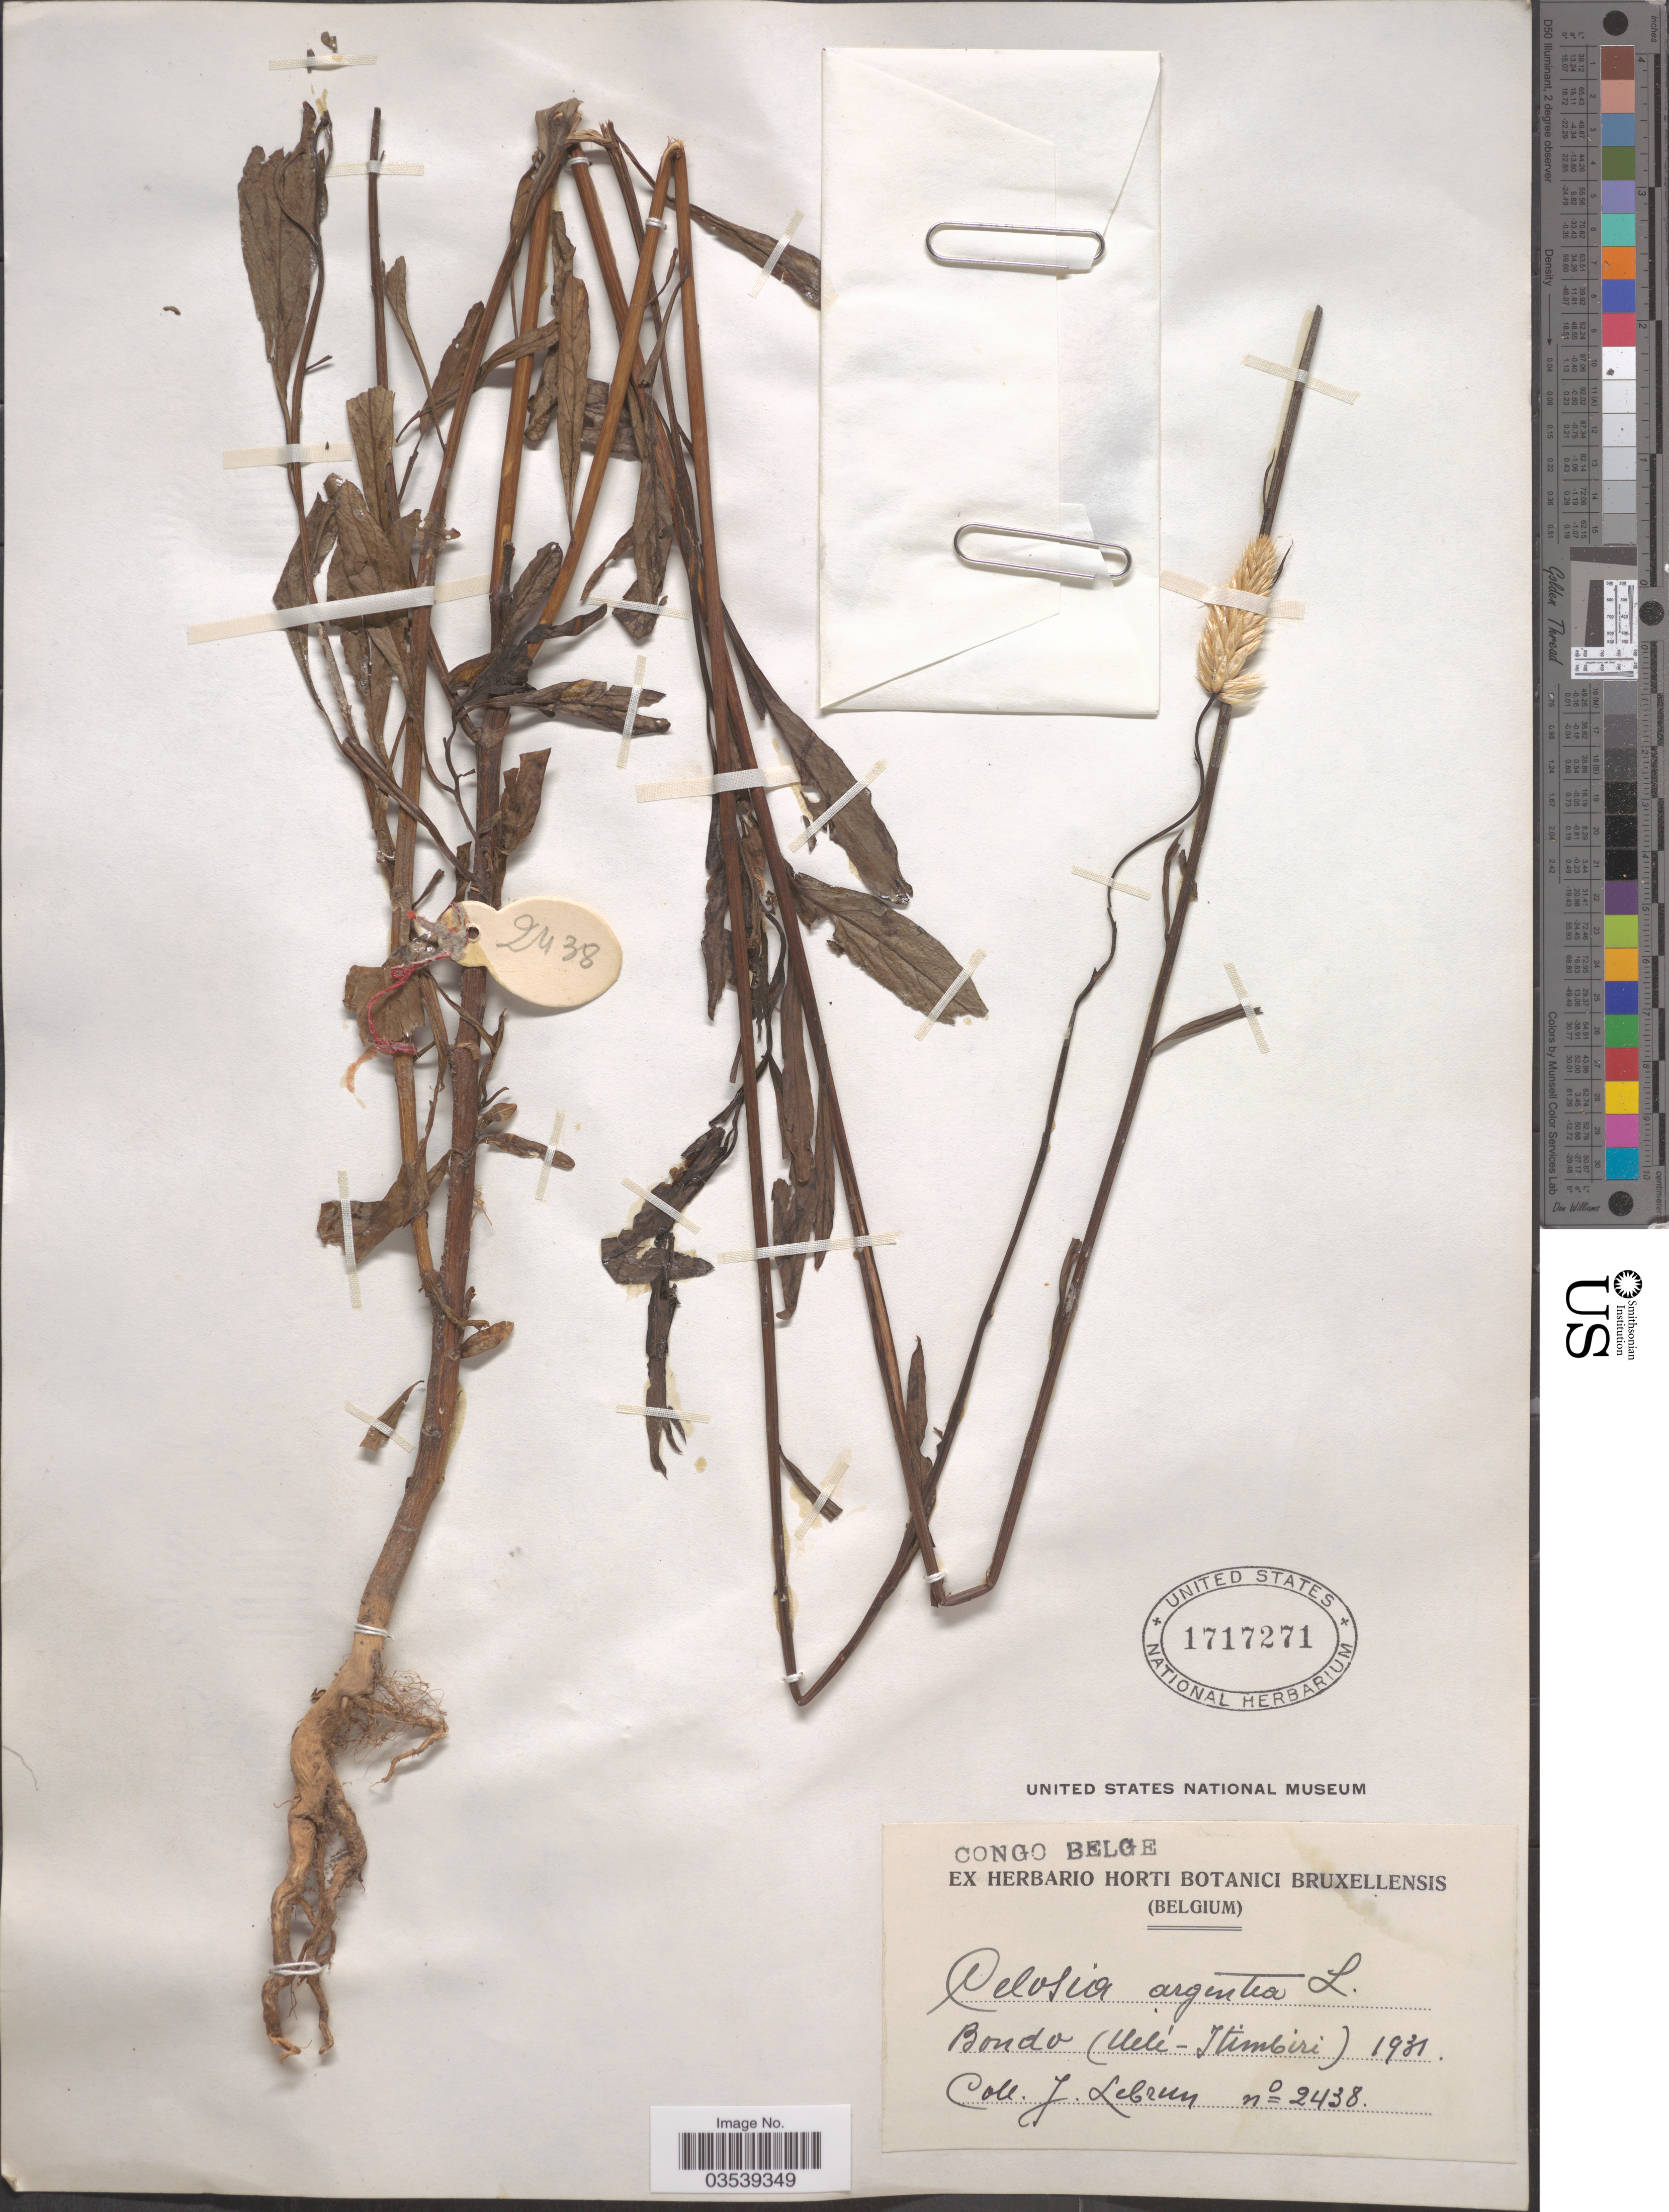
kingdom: Plantae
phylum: Tracheophyta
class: Magnoliopsida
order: Caryophyllales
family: Amaranthaceae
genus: Celosia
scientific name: Celosia argentea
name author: L.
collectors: J. A. Lebrun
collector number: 2438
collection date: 1931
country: Congo, Democratic Republic of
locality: Congo Belge. Bondo (Uelé-Itimbiri).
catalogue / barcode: US 1717271